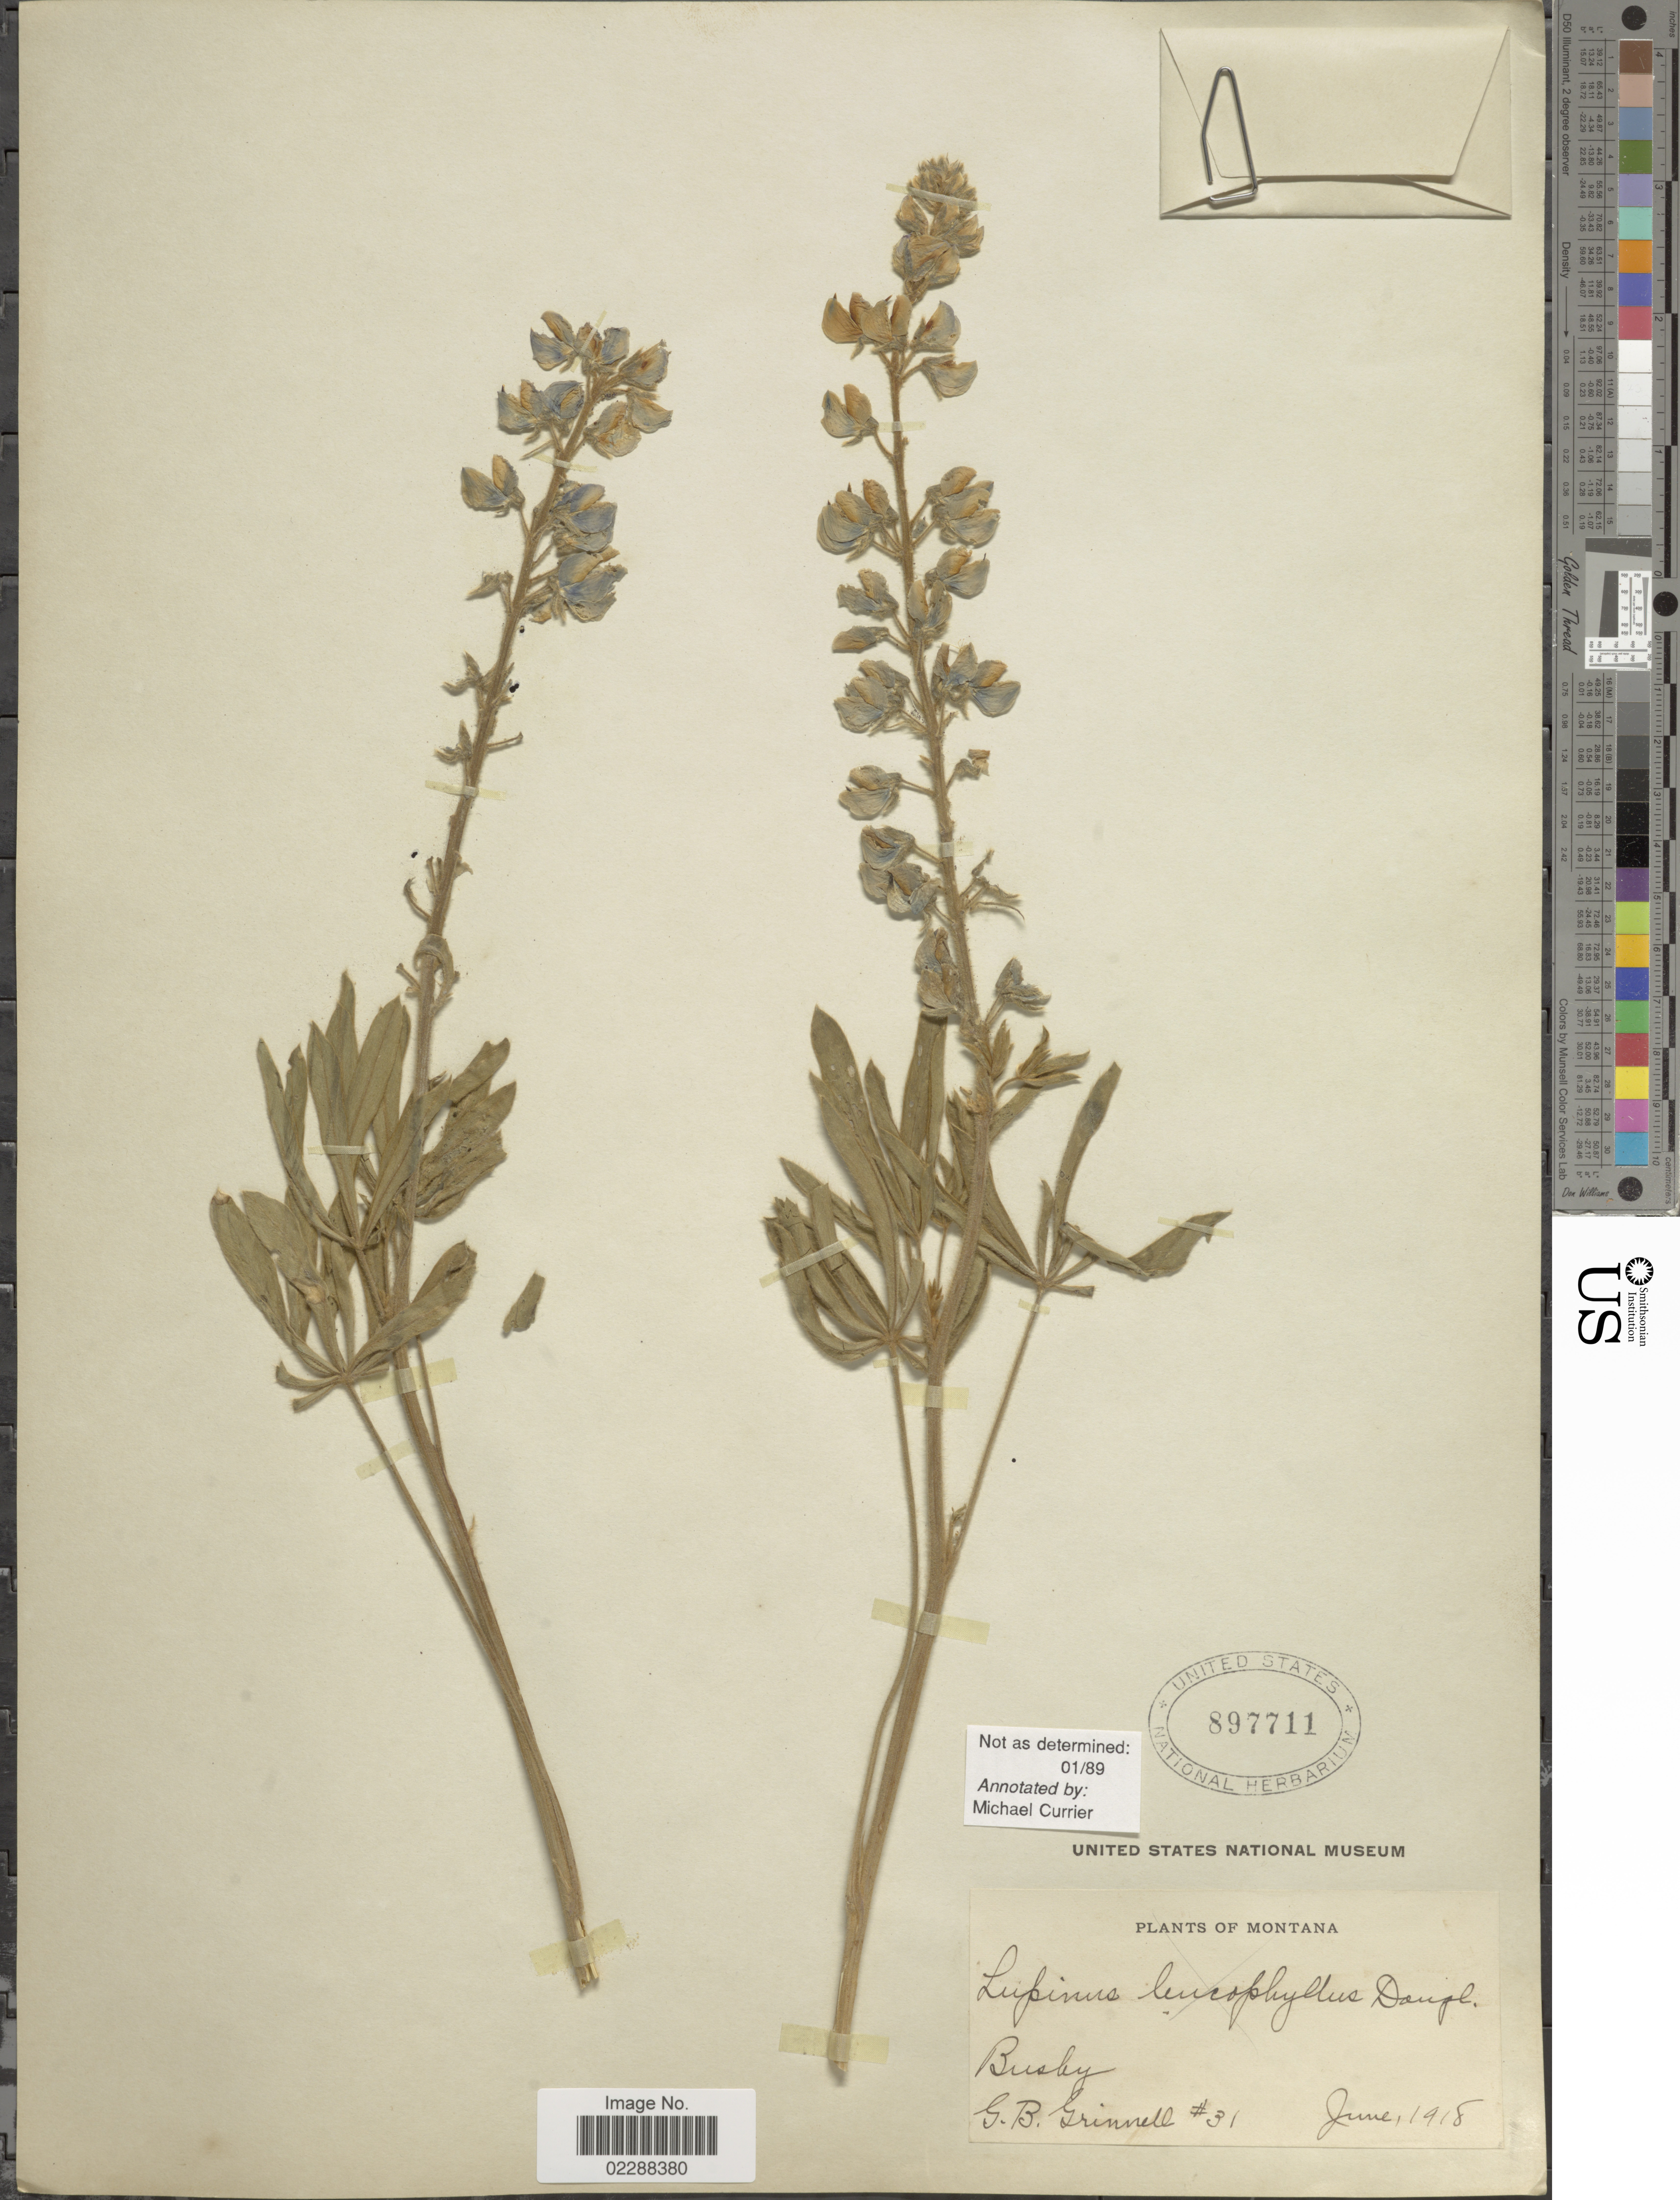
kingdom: Plantae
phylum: Tracheophyta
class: Magnoliopsida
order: Fabales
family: Fabaceae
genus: Lupinus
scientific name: Lupinus sp.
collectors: G. Grinnell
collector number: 31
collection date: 1918-06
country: United States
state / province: Montana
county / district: Big Horn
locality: Busby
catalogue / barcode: US 897711